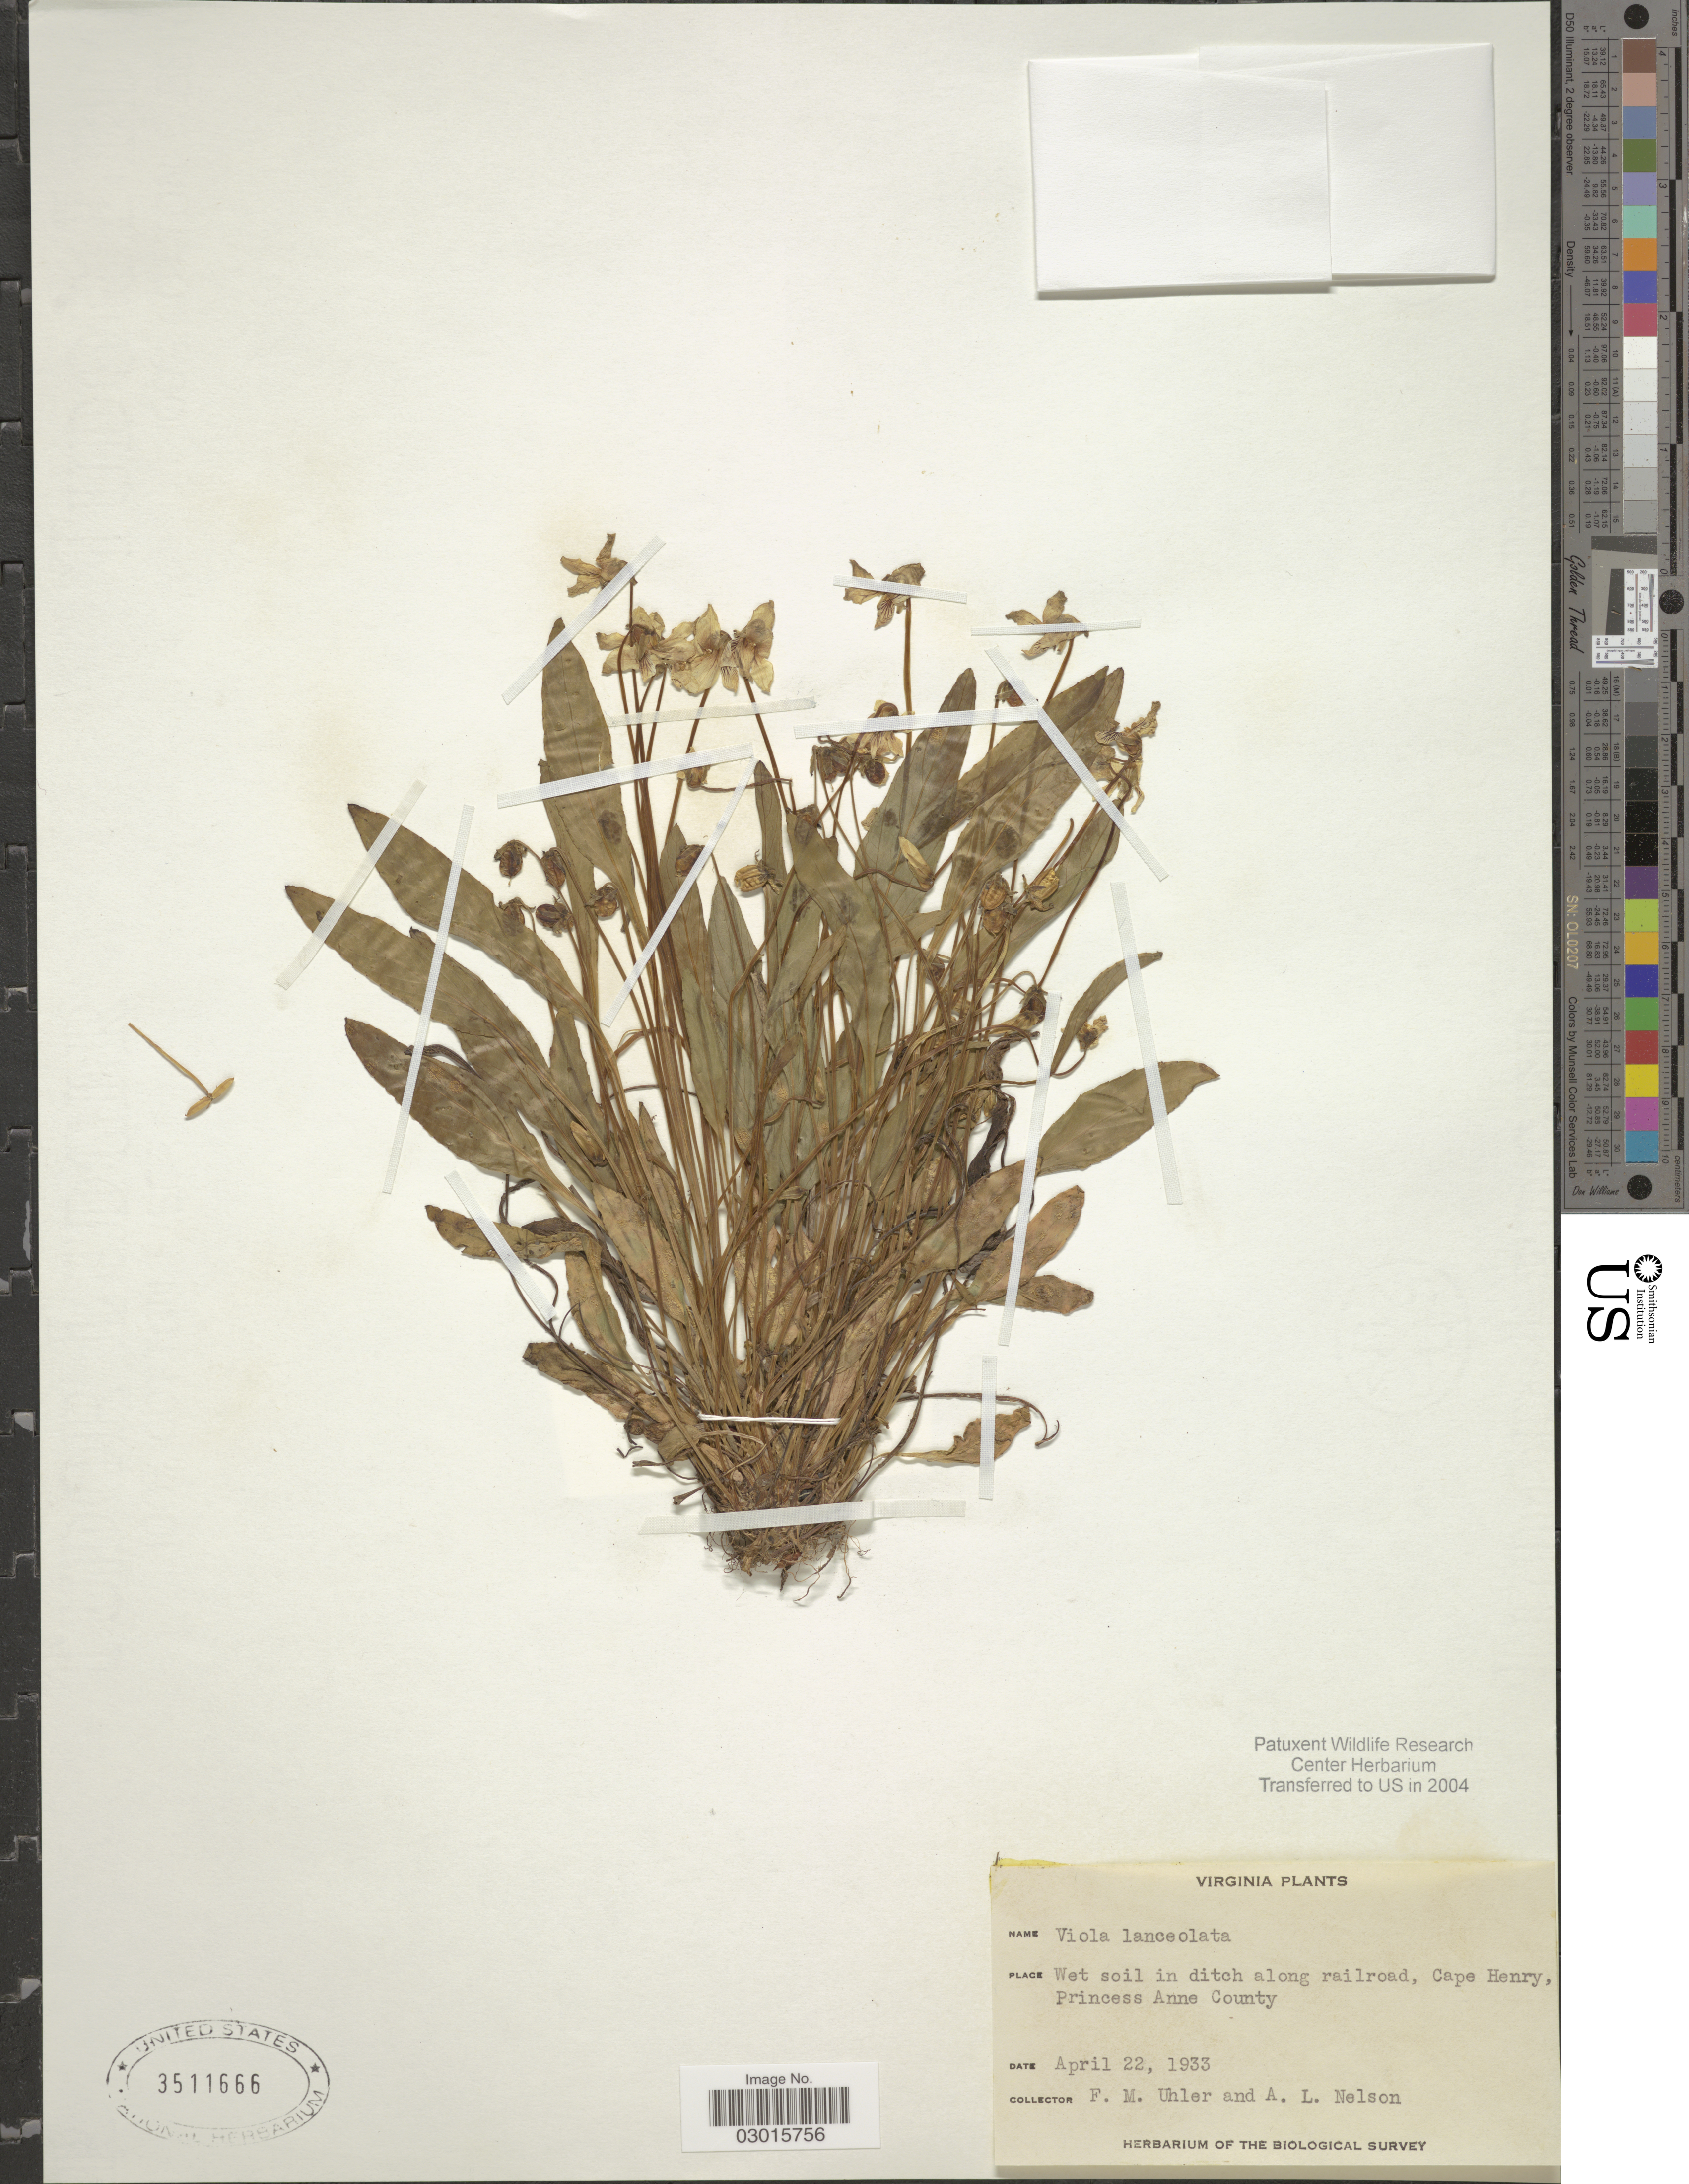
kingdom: Plantae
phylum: Tracheophyta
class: Magnoliopsida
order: Malpighiales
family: Violaceae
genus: Viola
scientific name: Viola lanceolata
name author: L.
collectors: F. M. Uhler & A. L. Nelson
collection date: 1933-04-22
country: United States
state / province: Virginia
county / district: City of Virginia Beach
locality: Cape Henry, Princess Anne County.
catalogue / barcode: US 3511666